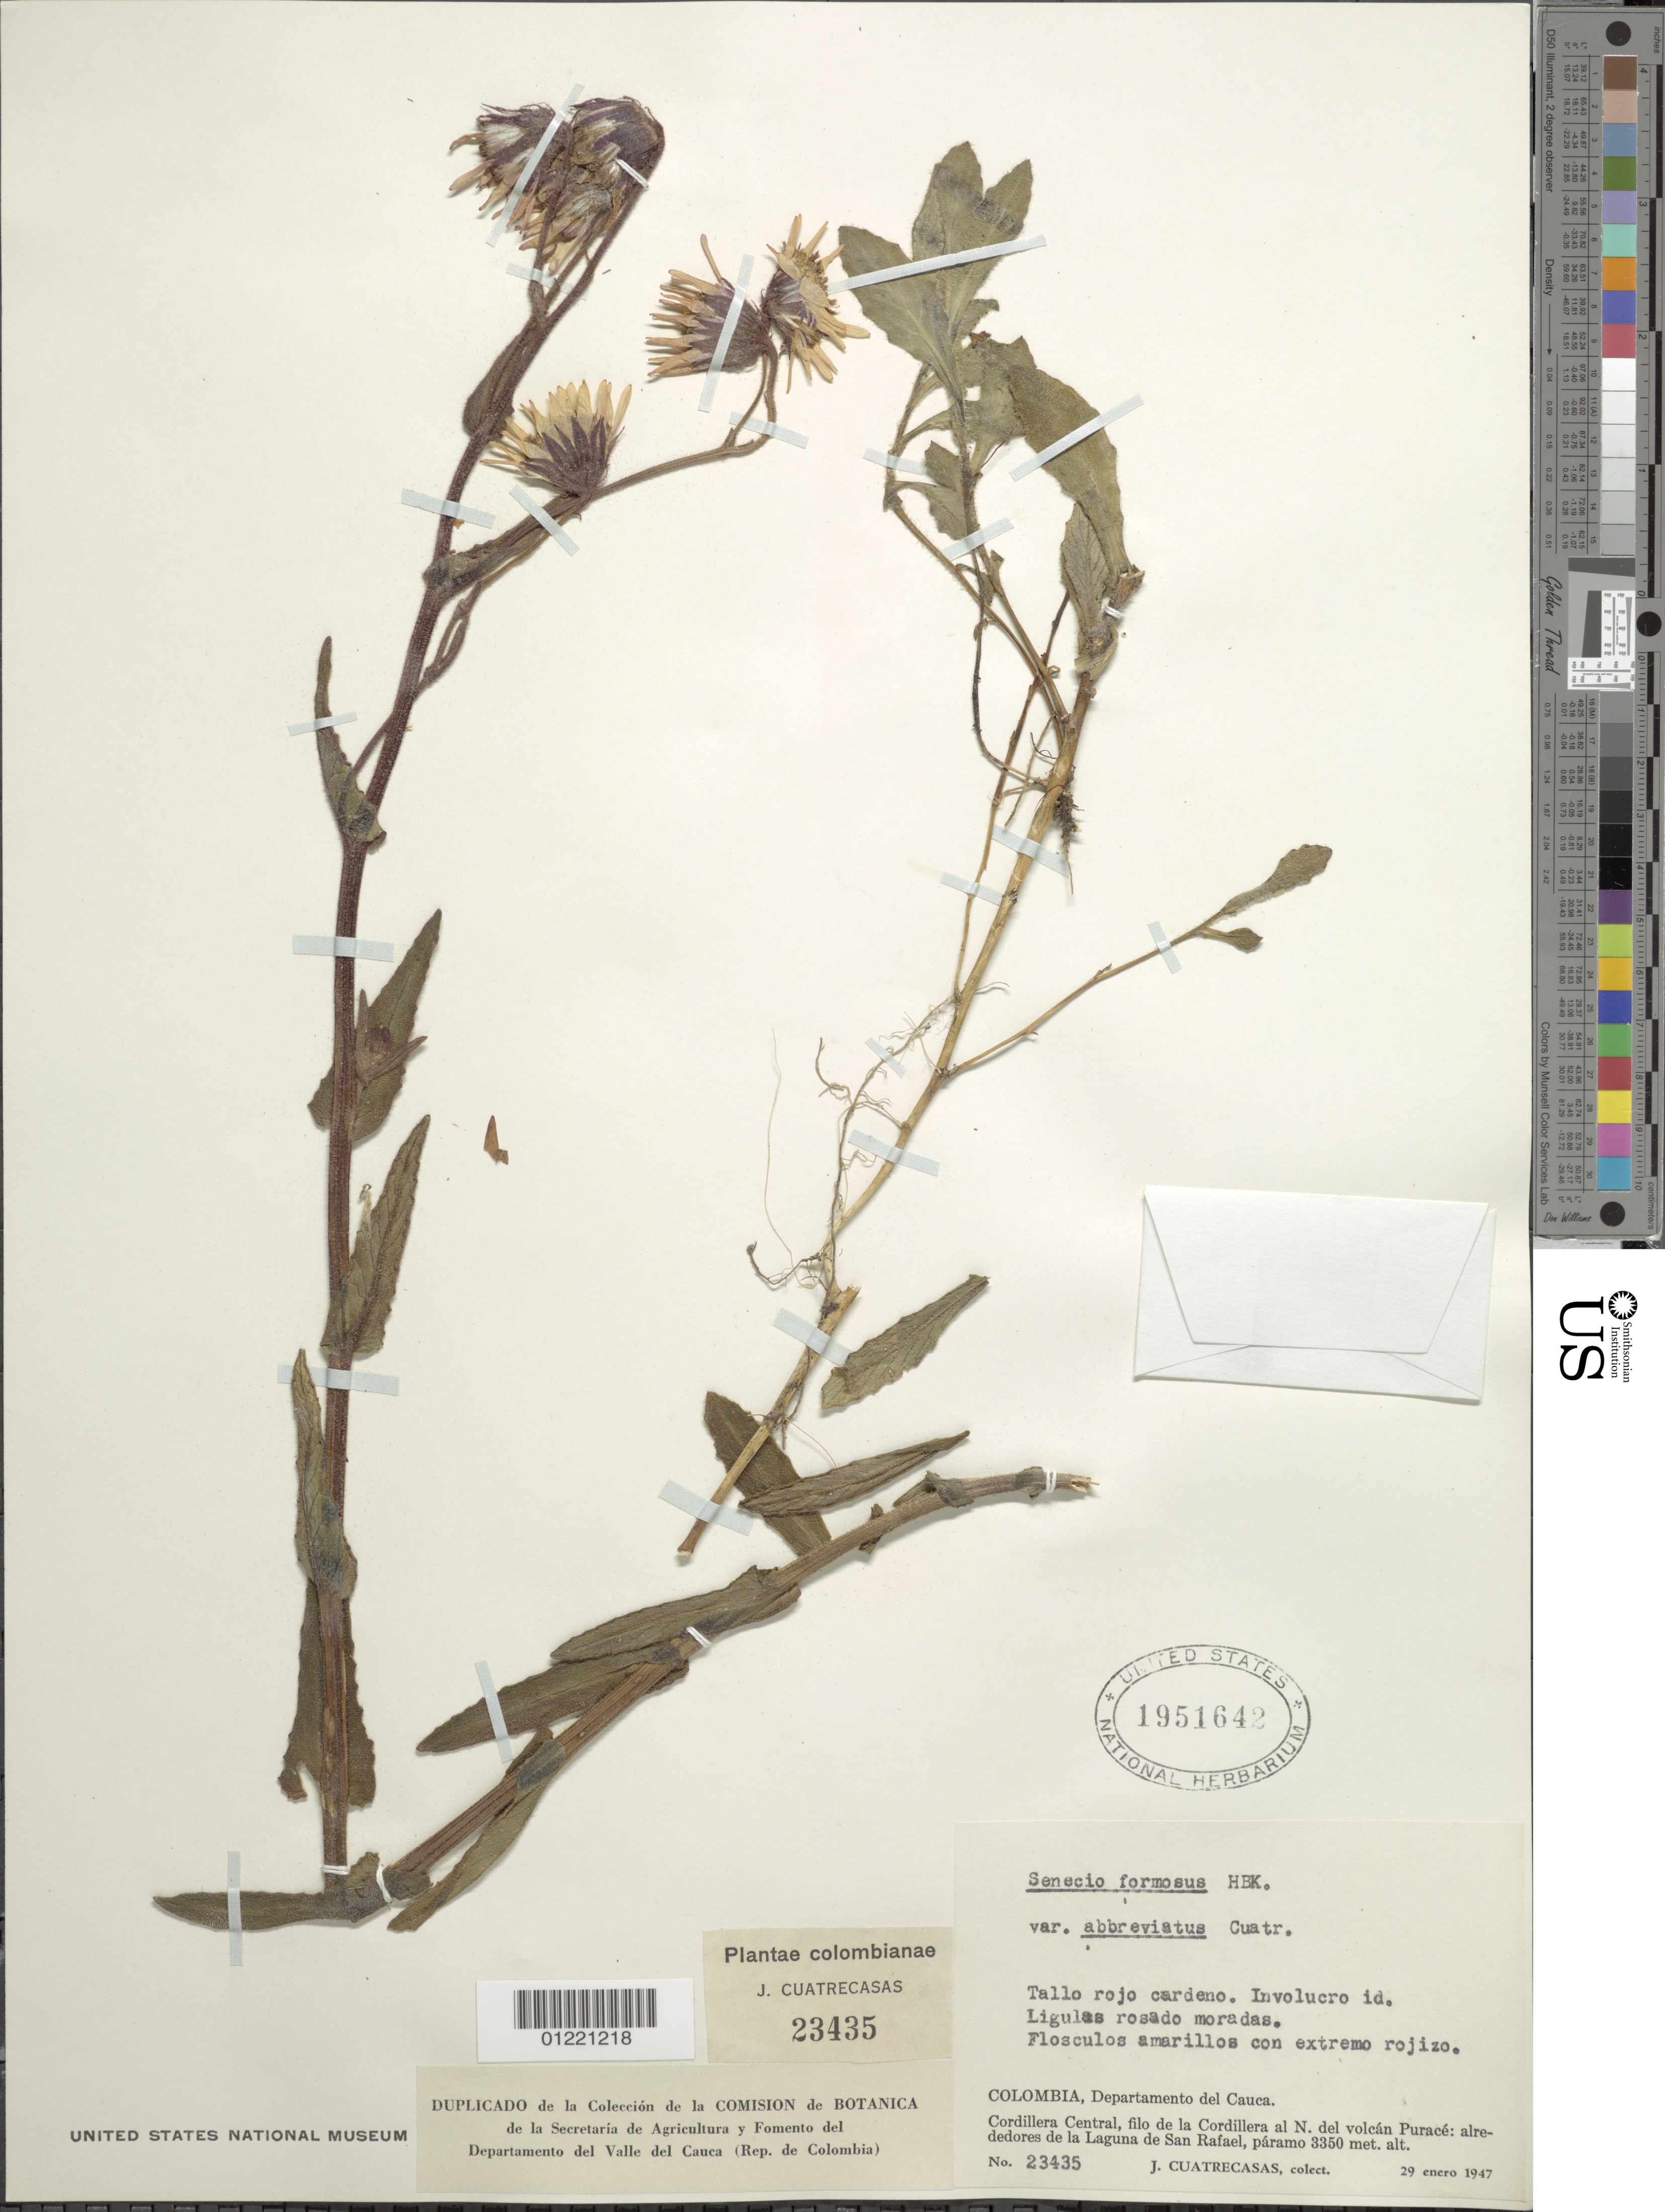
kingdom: Plantae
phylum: Tracheophyta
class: Magnoliopsida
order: Asterales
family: Asteraceae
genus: Senecio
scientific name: Senecio wedglacialis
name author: Cuatrec.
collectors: J. Cuatrecasas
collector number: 23435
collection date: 1947-01-29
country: Colombia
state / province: Cauca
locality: Cordillera Central, filo de la Cordillera al N. del volcán Puracé: alrededores de la Laguna de San Rafael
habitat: paramo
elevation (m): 3350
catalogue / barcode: US 1951642